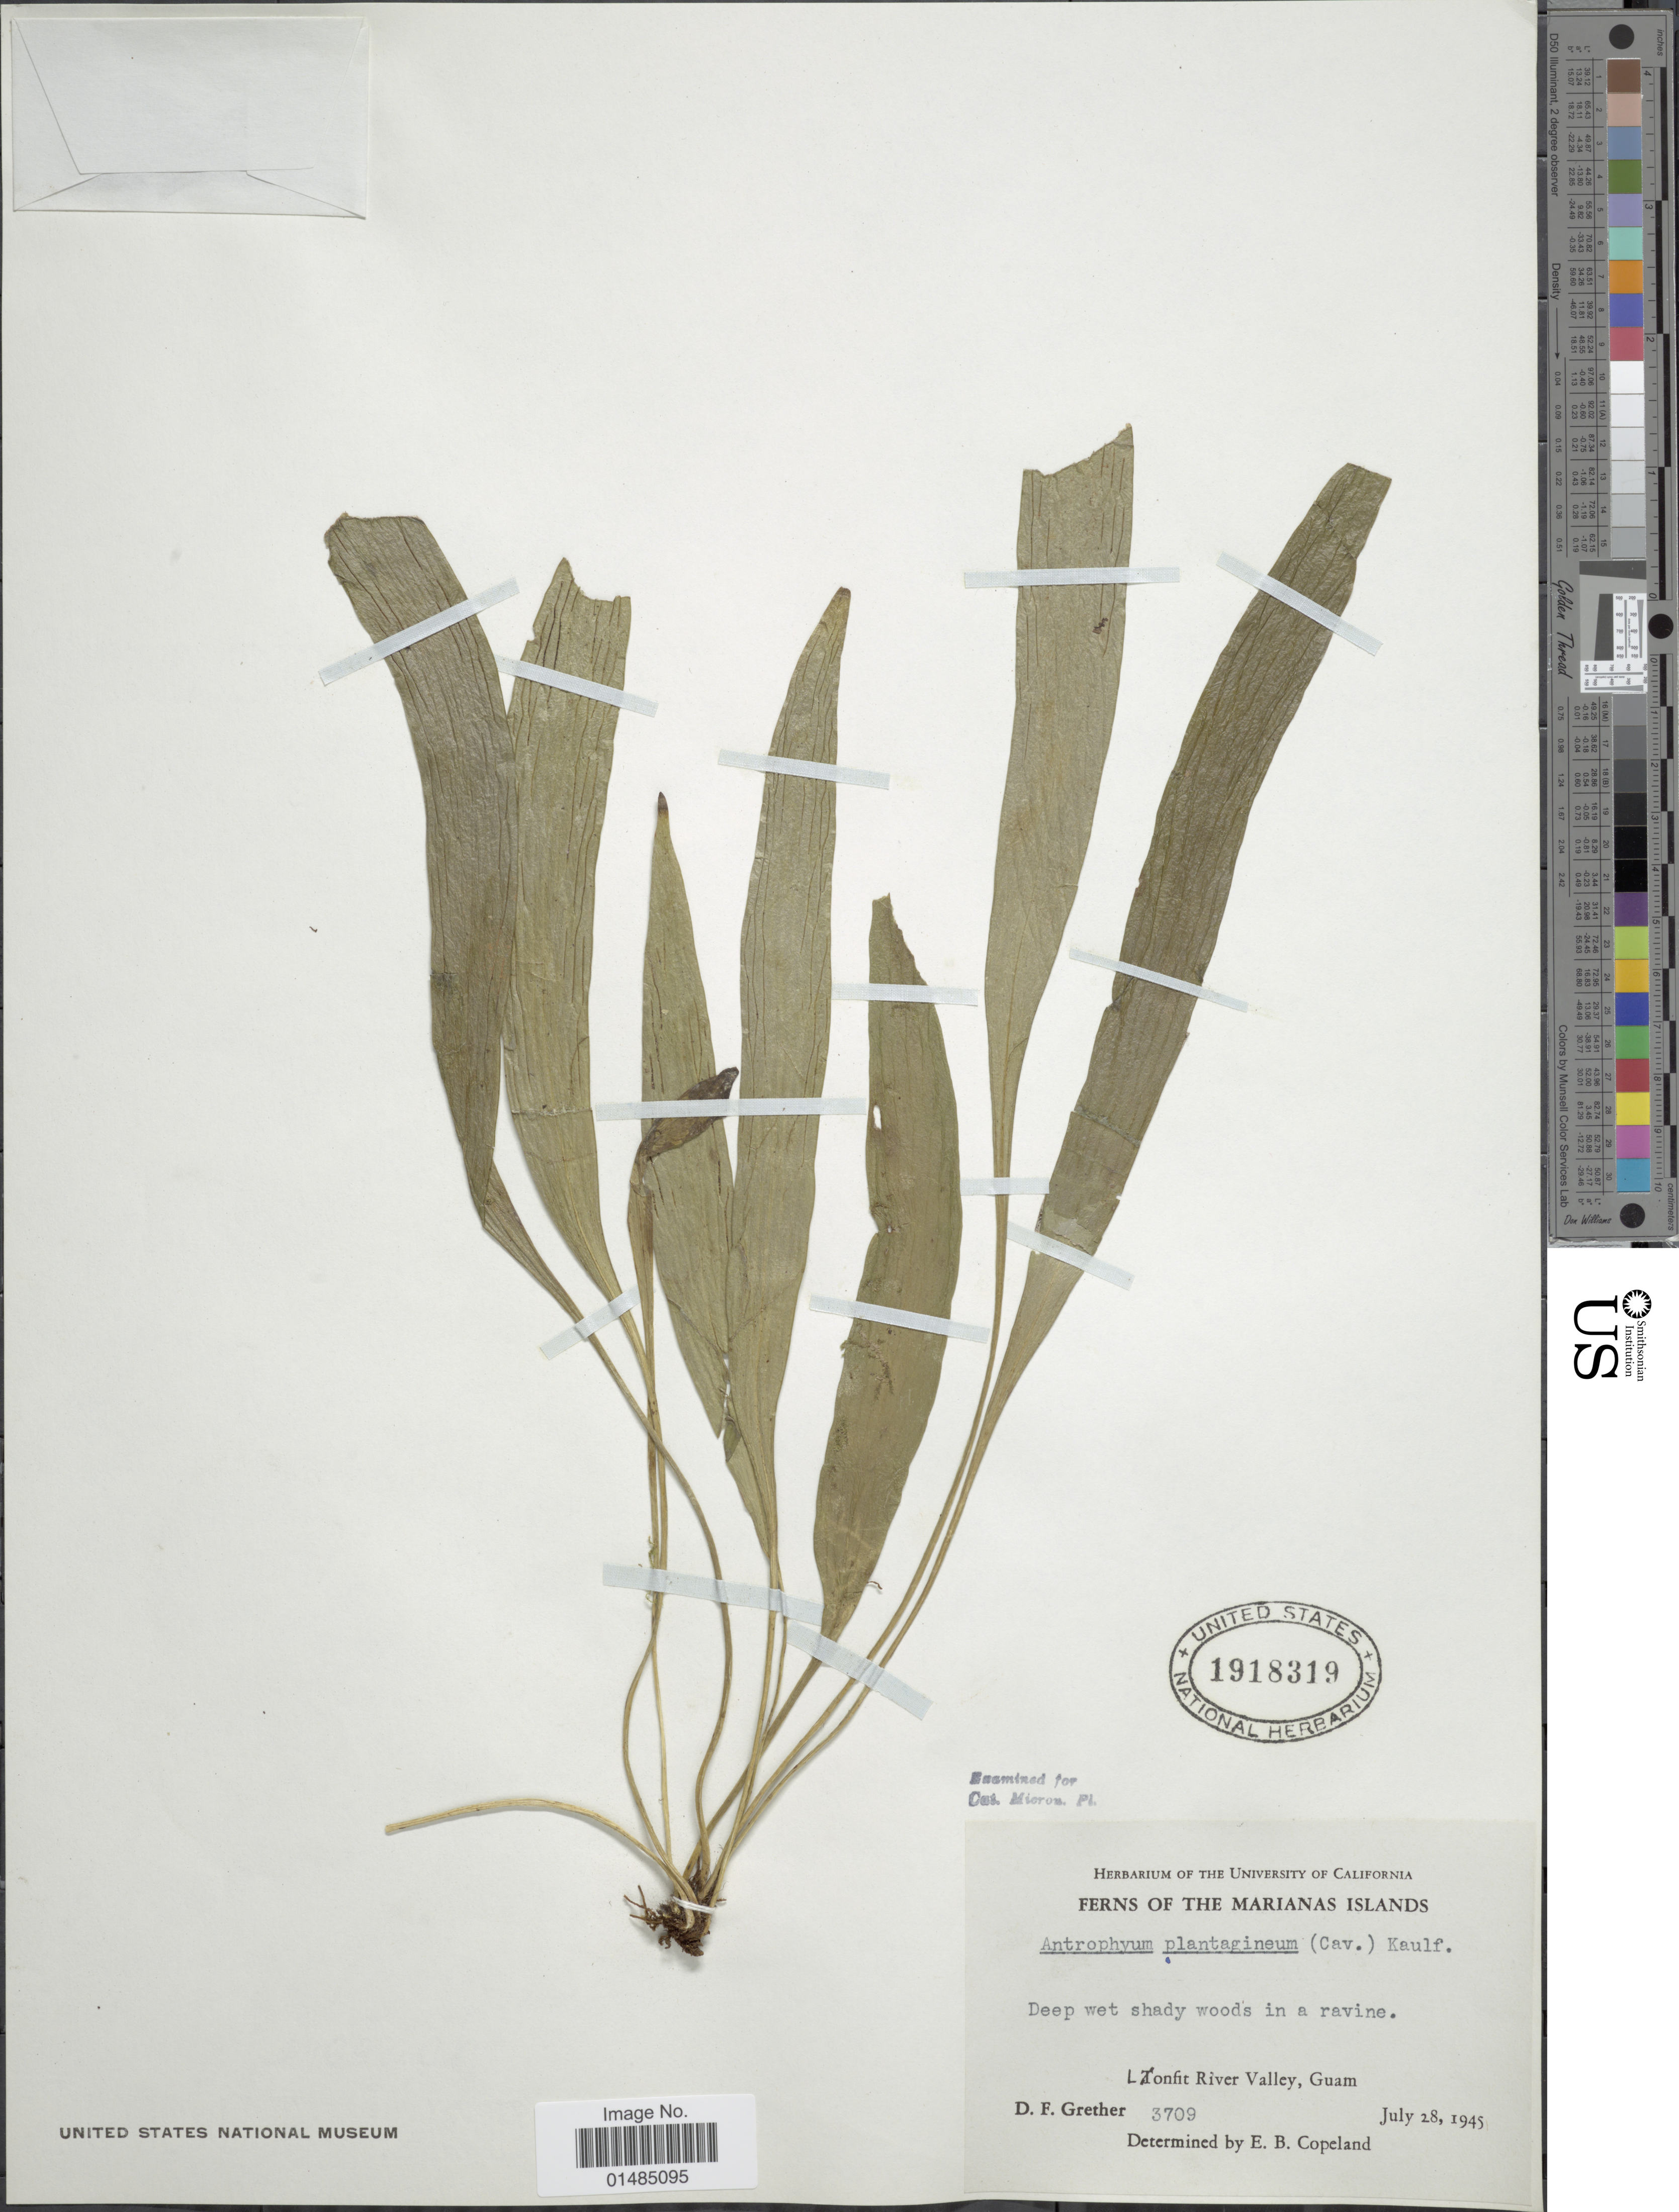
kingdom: Plantae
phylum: Tracheophyta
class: Polypodiopsida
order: Polypodiales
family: Pteridaceae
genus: Antrophyum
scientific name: Antrophyum plantagineum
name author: (Cav.) Kaulf.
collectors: D. F. Grether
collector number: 3709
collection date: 1945-07-28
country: Guam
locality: The Marianas Islands, Lonfit River Valley, Guam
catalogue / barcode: US 1918319